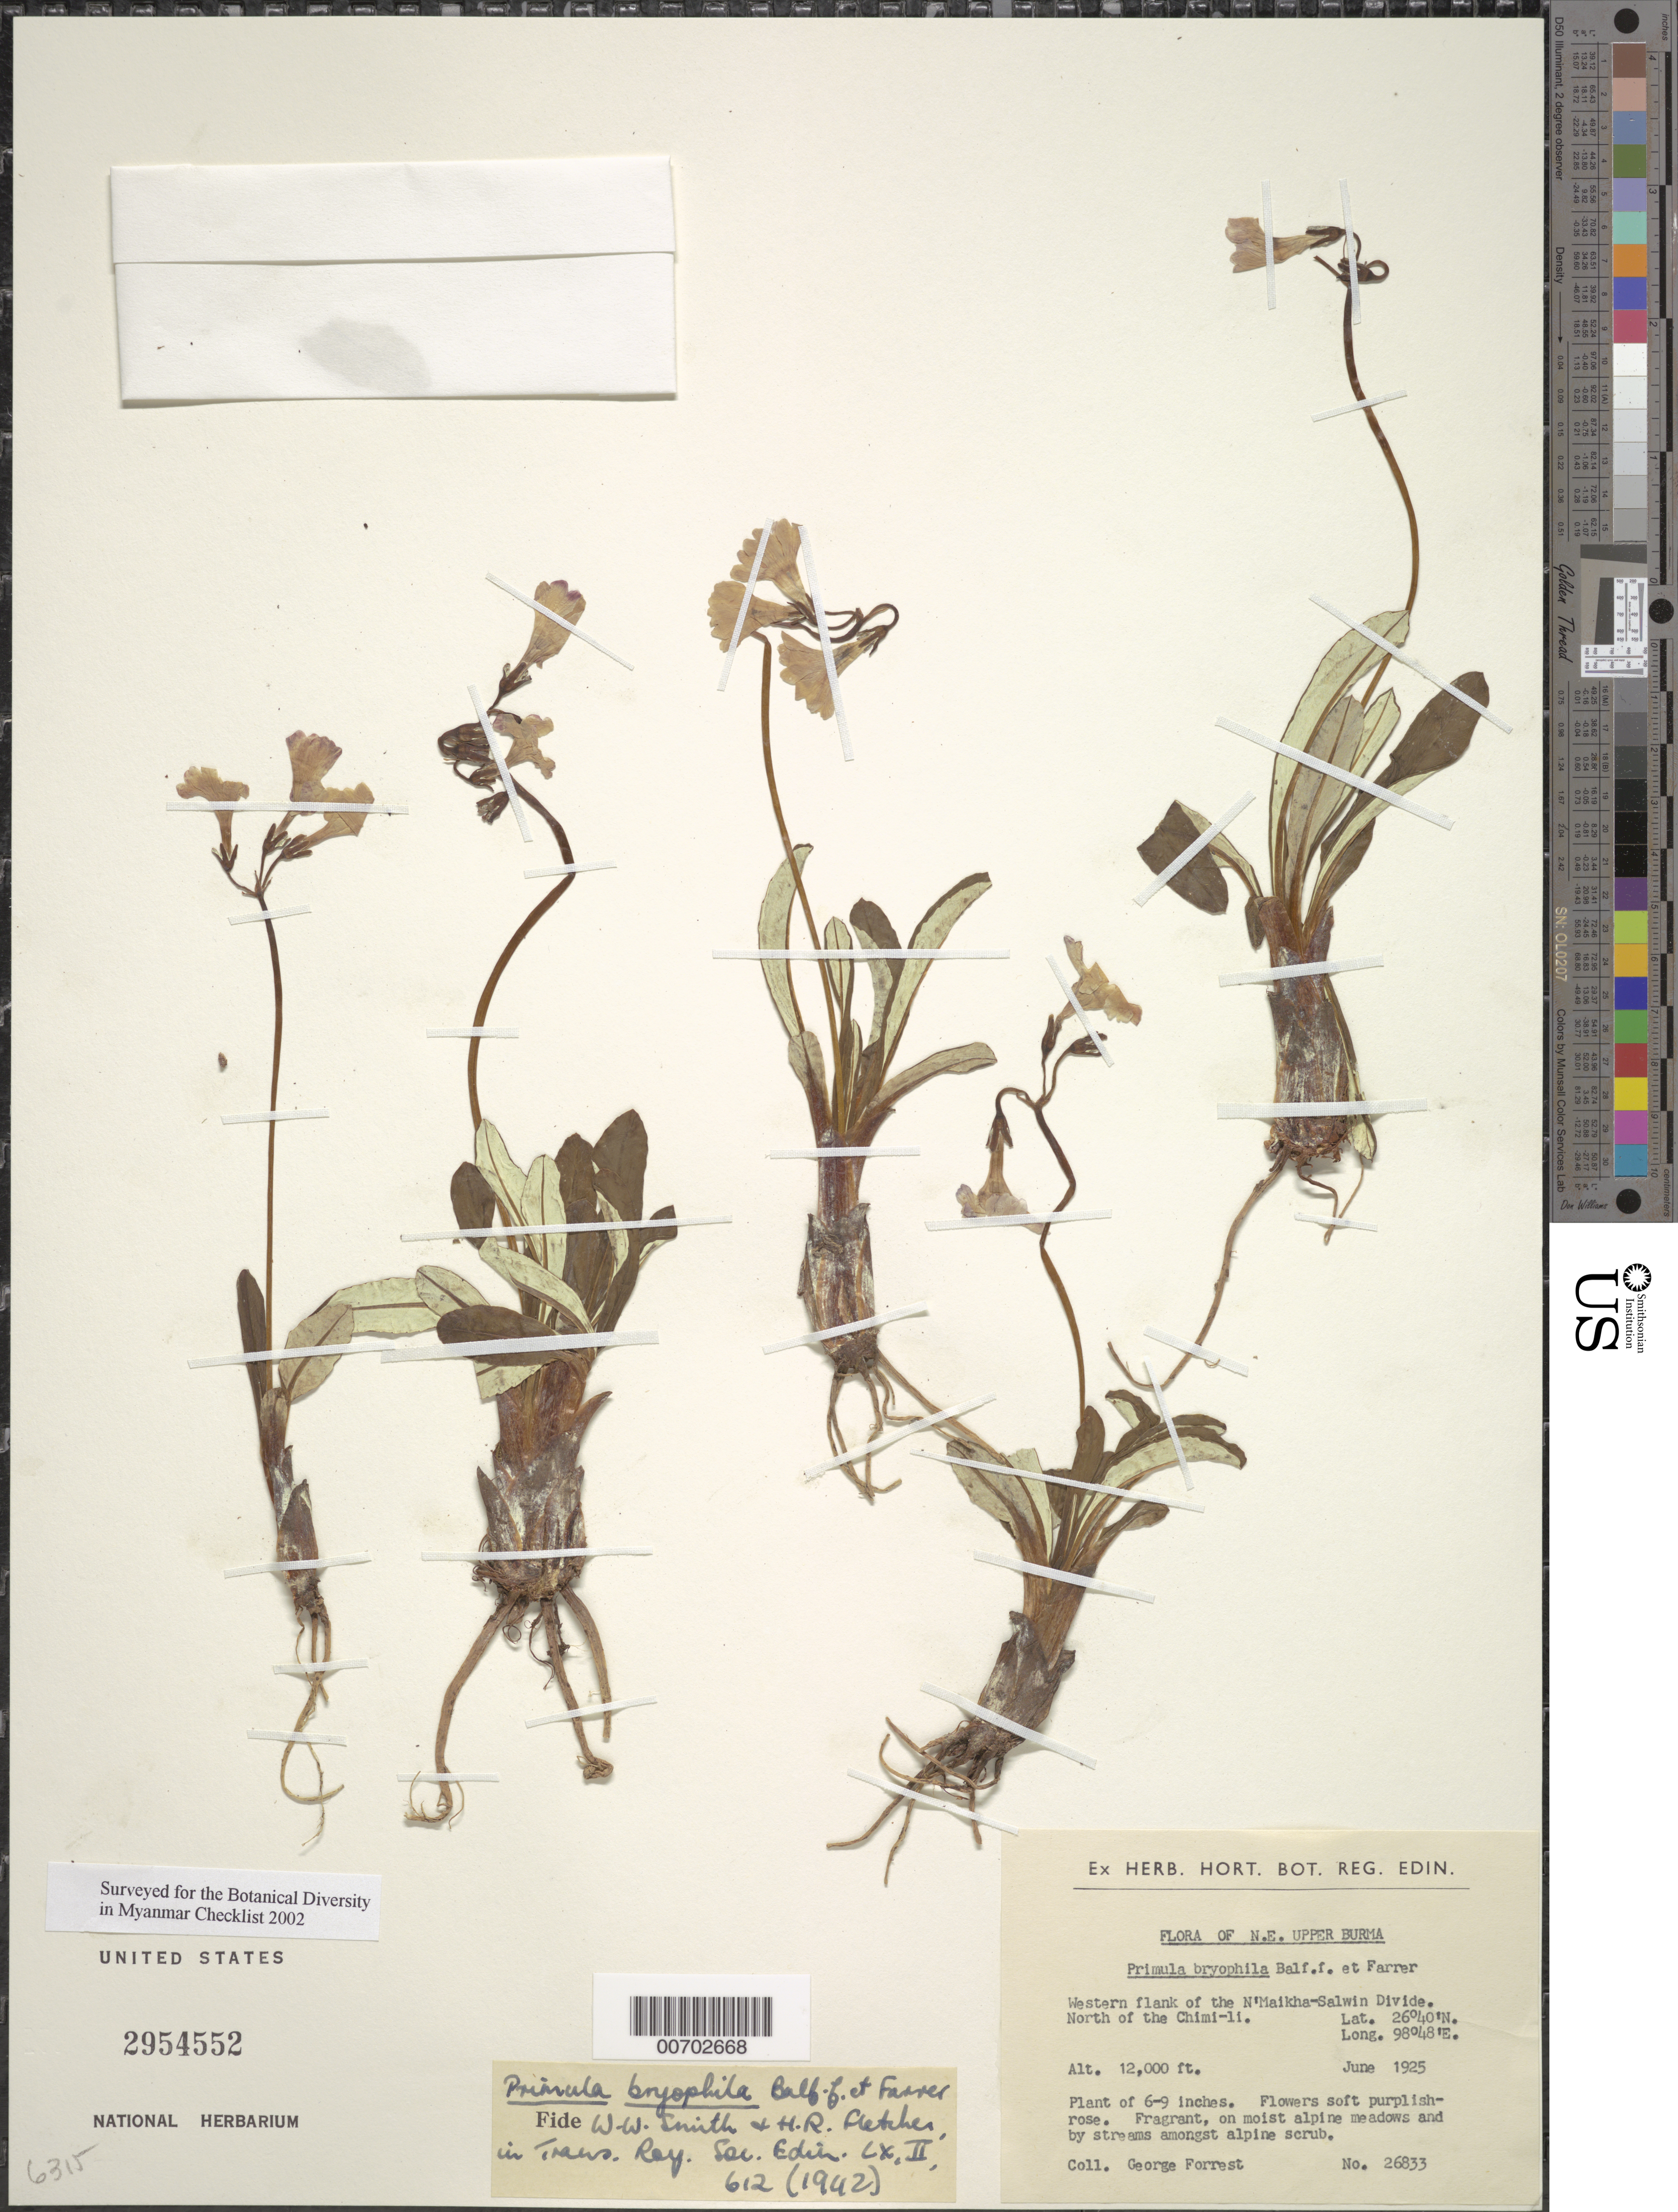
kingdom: Plantae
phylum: Tracheophyta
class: Magnoliopsida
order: Ericales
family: Primulaceae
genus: Primula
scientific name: Primula bryophila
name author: Balf. f. & Farrer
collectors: G. Forrest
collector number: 26833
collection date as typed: Jun 1925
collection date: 1925-06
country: Myanmar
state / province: Kachin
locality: N'Maikha-Salwin Divide, W flank, N of Chimi-li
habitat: Moist alpine meadows and streams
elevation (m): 3658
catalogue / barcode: US 2954552